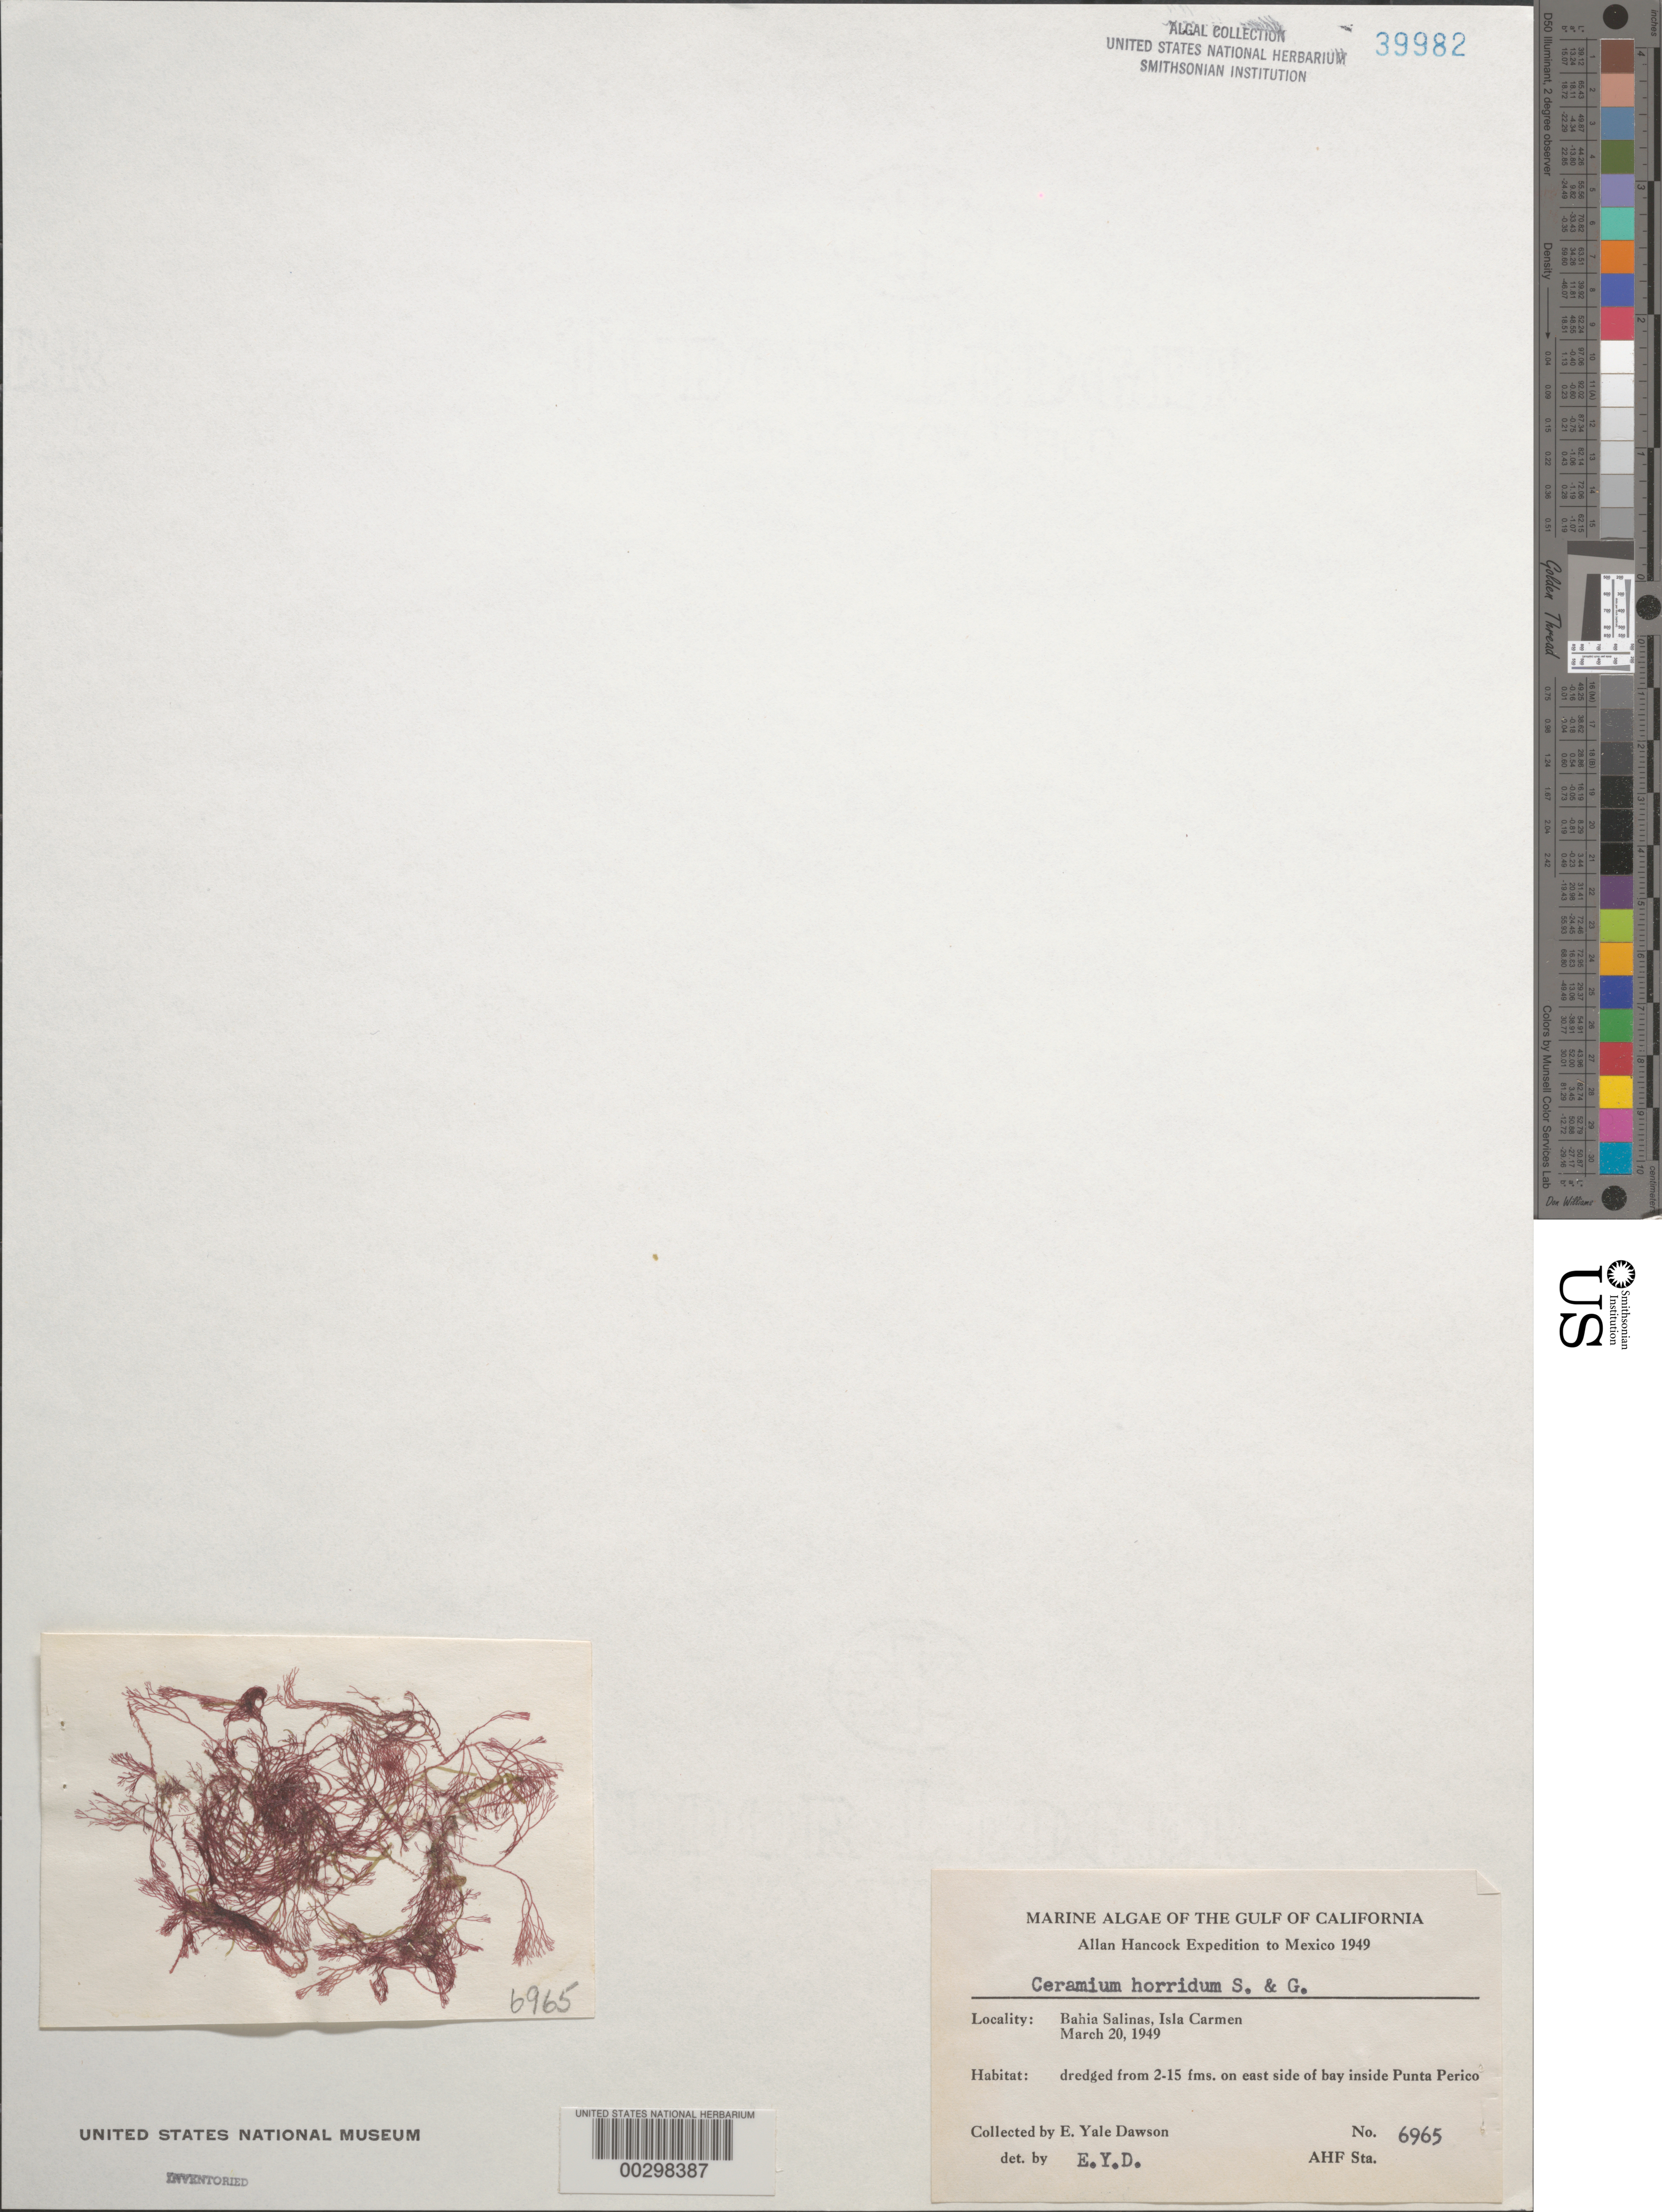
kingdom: Plantae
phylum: Rhodophyta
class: Florideophyceae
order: Ceramiales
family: Ceramiaceae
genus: Ceramium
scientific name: Ceramium horridum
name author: Setch. & N.L. Gardner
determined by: Dawson, E. Y.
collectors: E. Y. Dawson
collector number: EYD 6965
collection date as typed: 20 Mar 1949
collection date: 1949-03-20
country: Mexico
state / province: Baja California Sur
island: Isla Carmen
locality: Punta Perico, Bahia Salinas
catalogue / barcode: US 39982